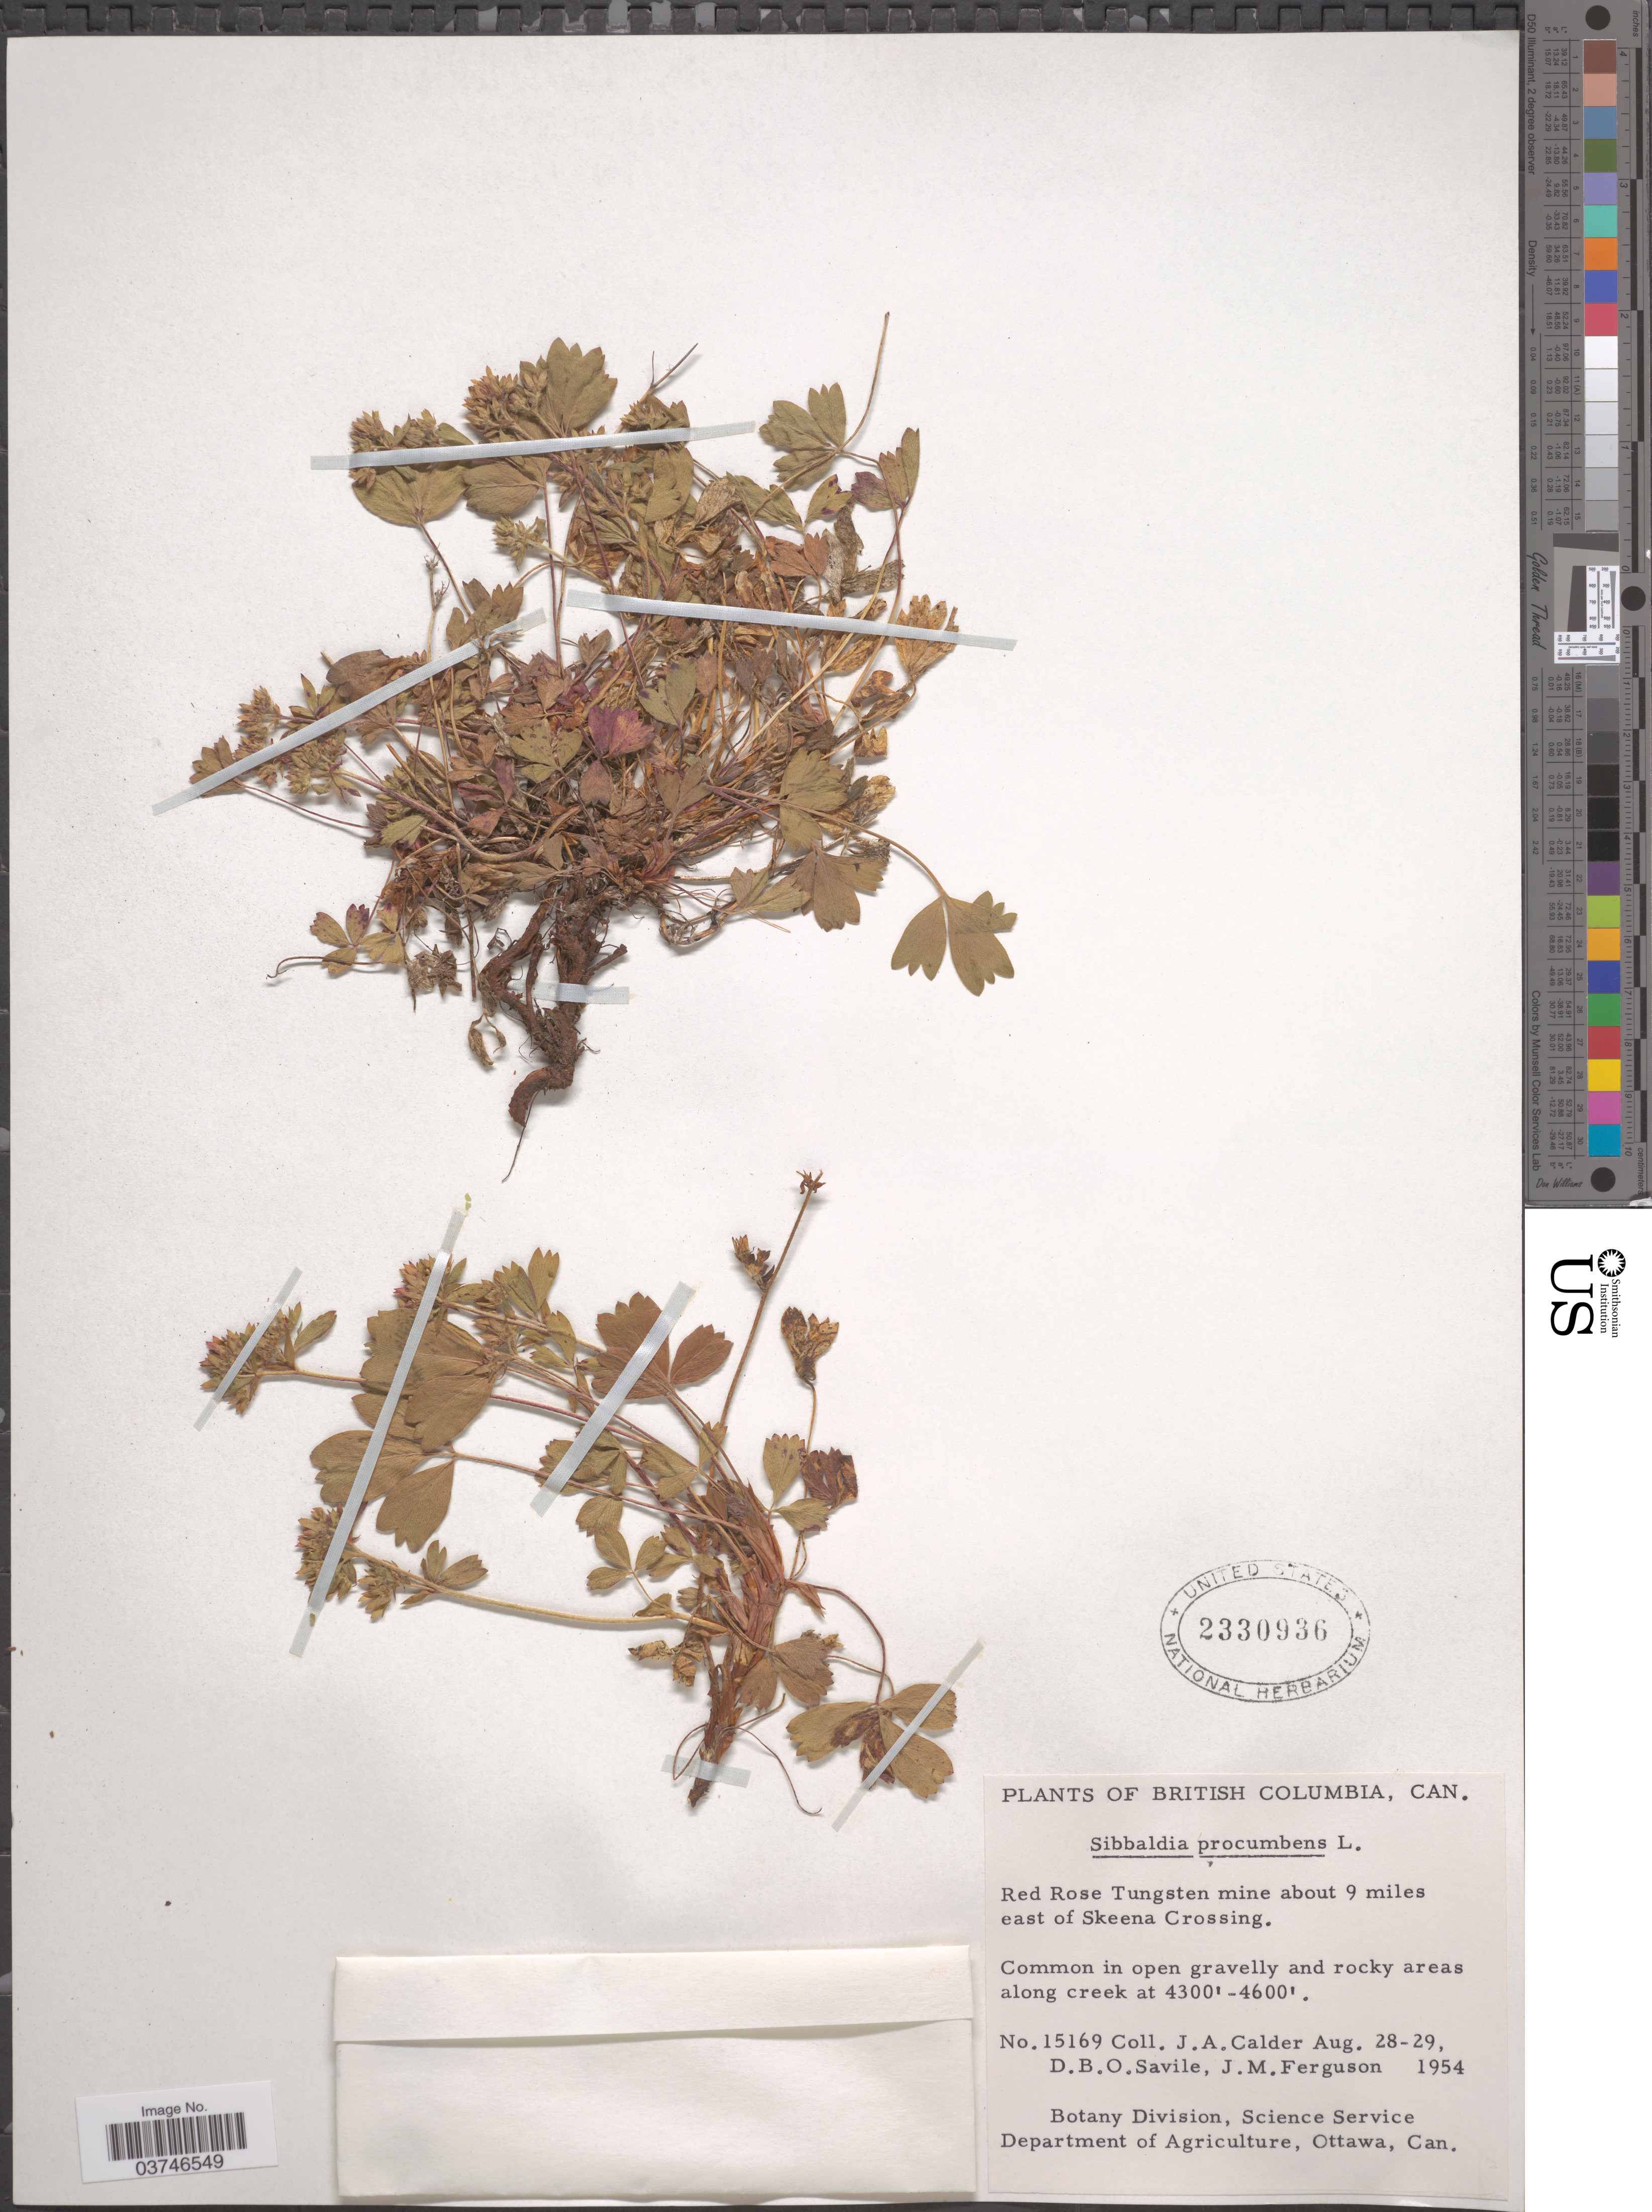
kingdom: Plantae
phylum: Tracheophyta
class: Magnoliopsida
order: Rosales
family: Rosaceae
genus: Sibbaldia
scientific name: Sibbaldia procumbens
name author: L.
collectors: J. A. Calder, D. Savile & J. M. Ferguson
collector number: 15169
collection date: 1954-08-28/1954-08-29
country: Canada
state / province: British Columbia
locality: Red Nose Tungston mine about 9 miles east of Skeena Crossing.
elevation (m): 1311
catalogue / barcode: US 2330936